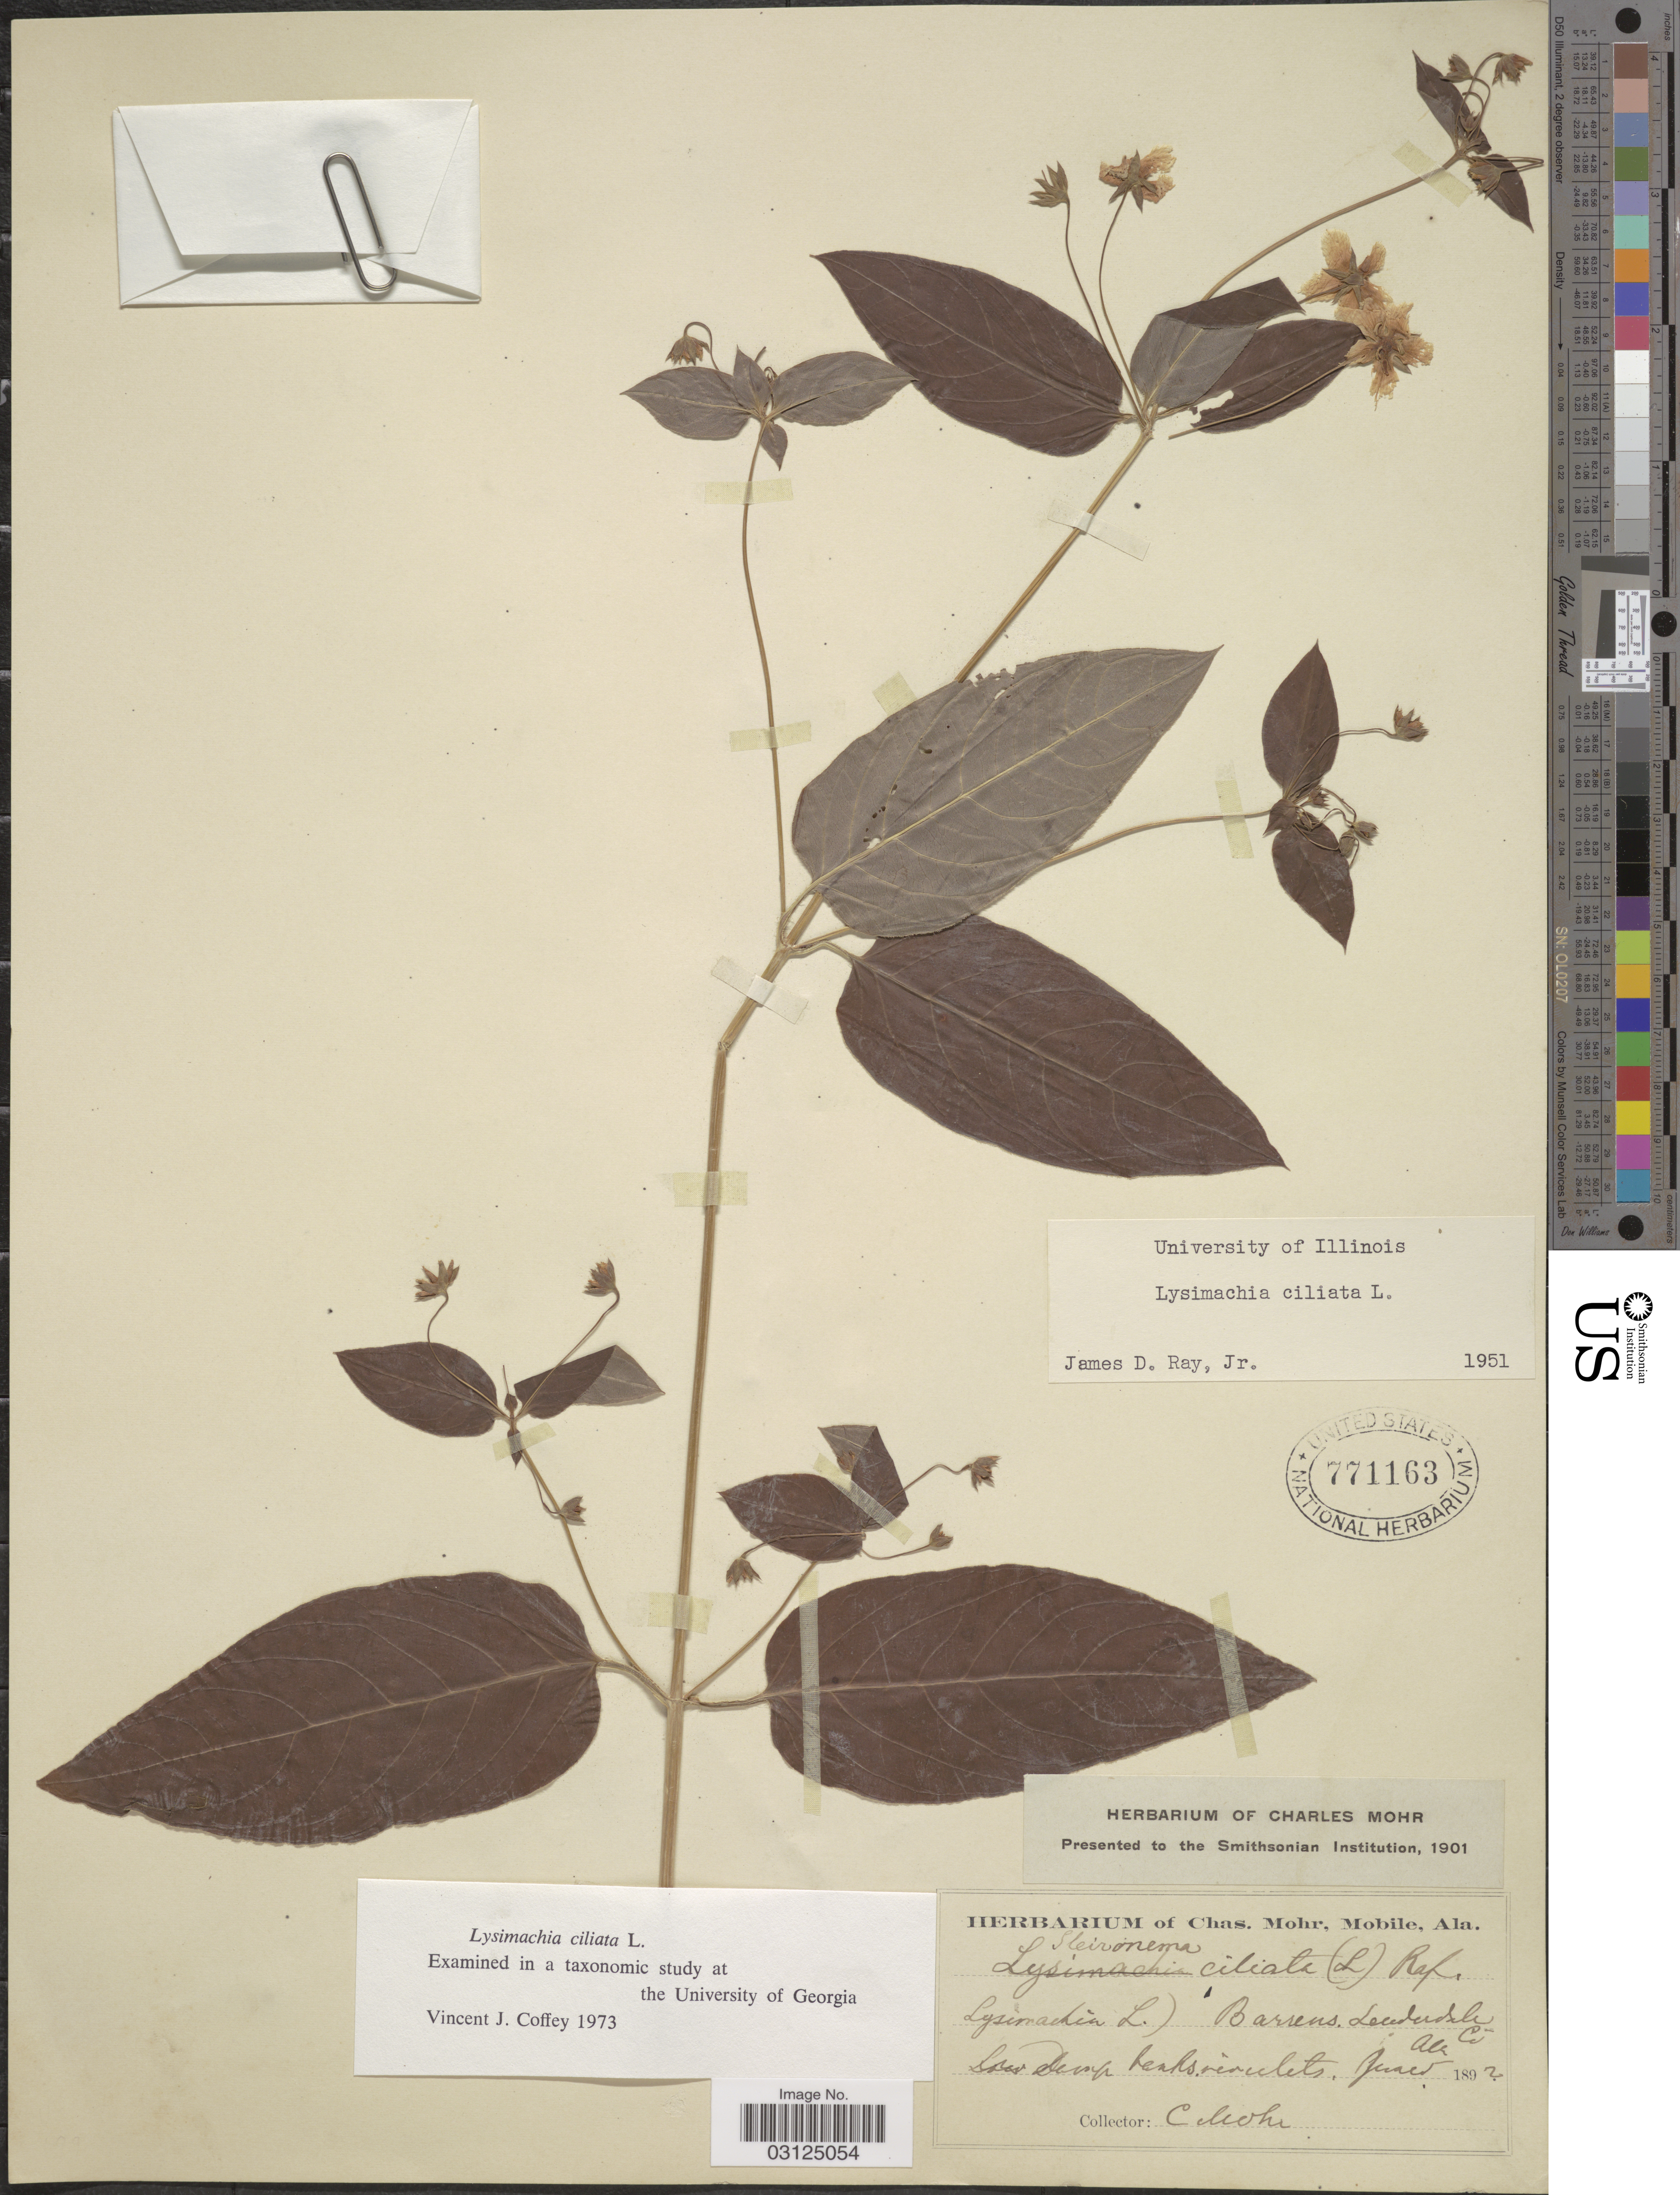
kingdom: Plantae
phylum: Tracheophyta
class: Magnoliopsida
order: Ericales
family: Primulaceae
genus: Lysimachia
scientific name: Lysimachia ciliata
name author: L.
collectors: C. T. Mohr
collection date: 1892-06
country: United States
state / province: Alabama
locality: Barrens Lauderdale Co.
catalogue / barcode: US 771163